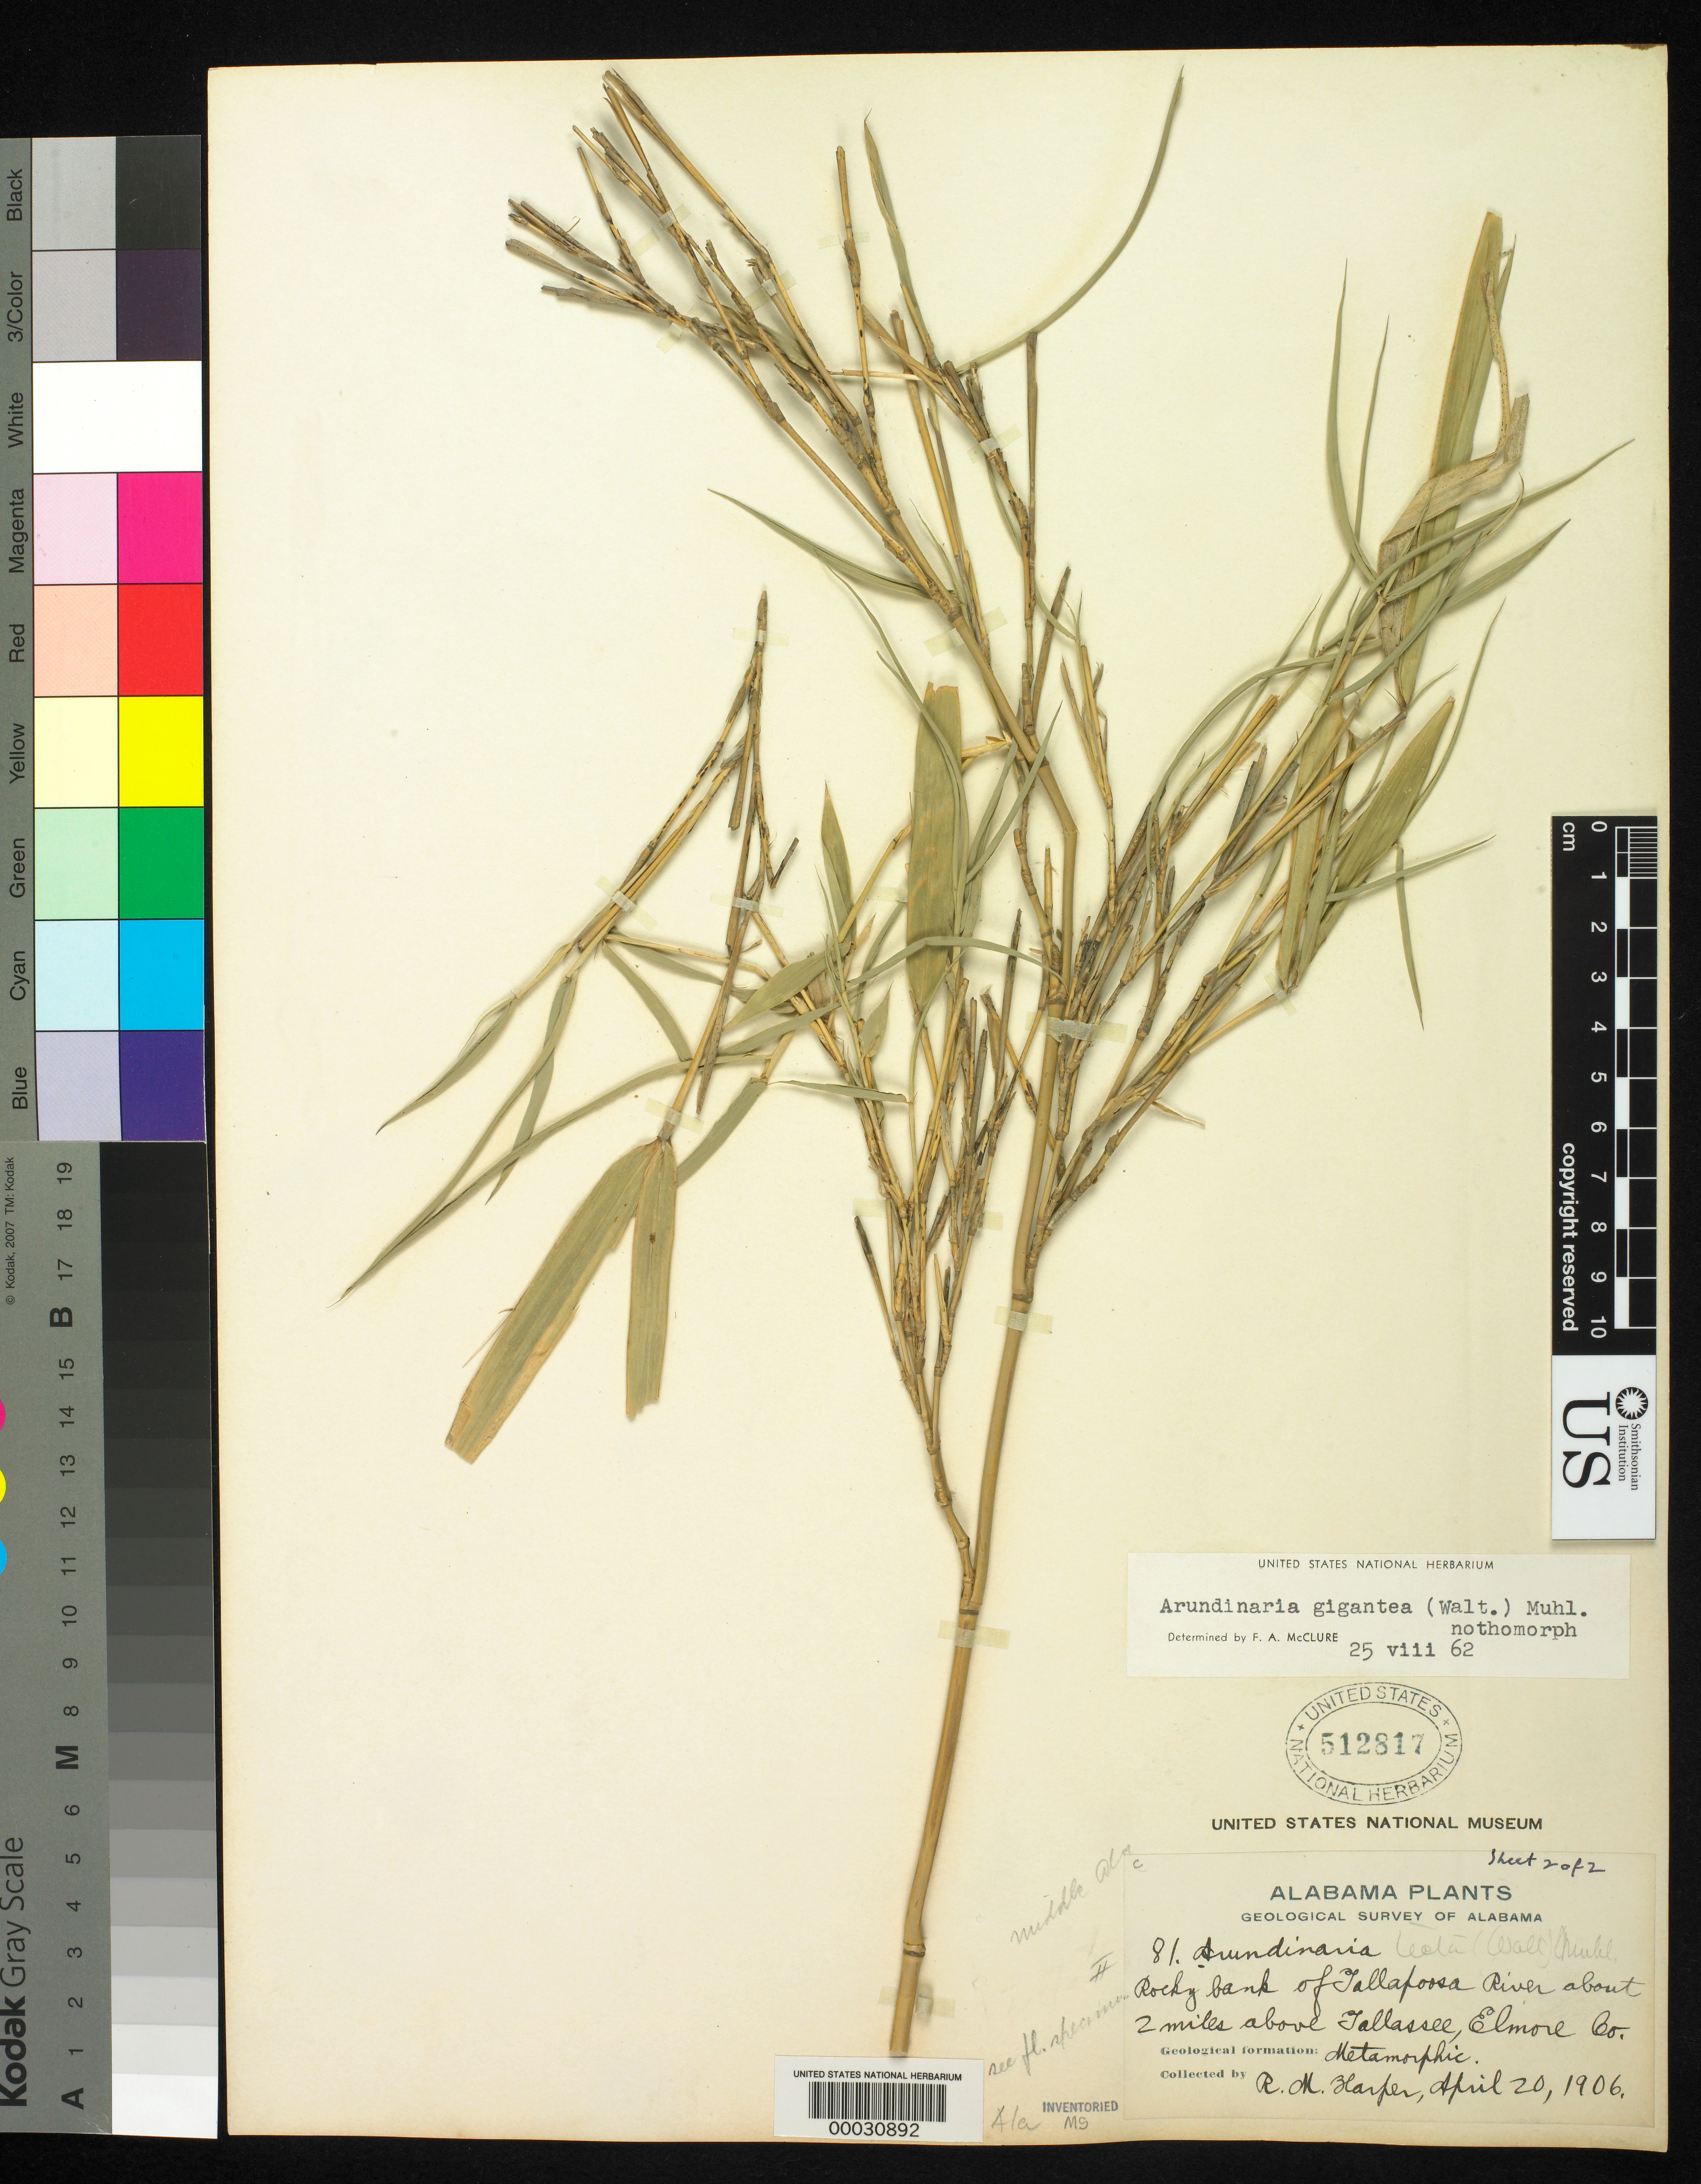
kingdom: Plantae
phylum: Tracheophyta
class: Liliopsida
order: Poales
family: Poaceae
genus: Arundinaria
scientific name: Arundinaria gigantea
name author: (Walter) Muhl.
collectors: R. M. Harper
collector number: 81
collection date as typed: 20 Apr 1906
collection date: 1906-04-20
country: United States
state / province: Alabama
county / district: Elmore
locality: Tallassee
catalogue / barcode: US 512817